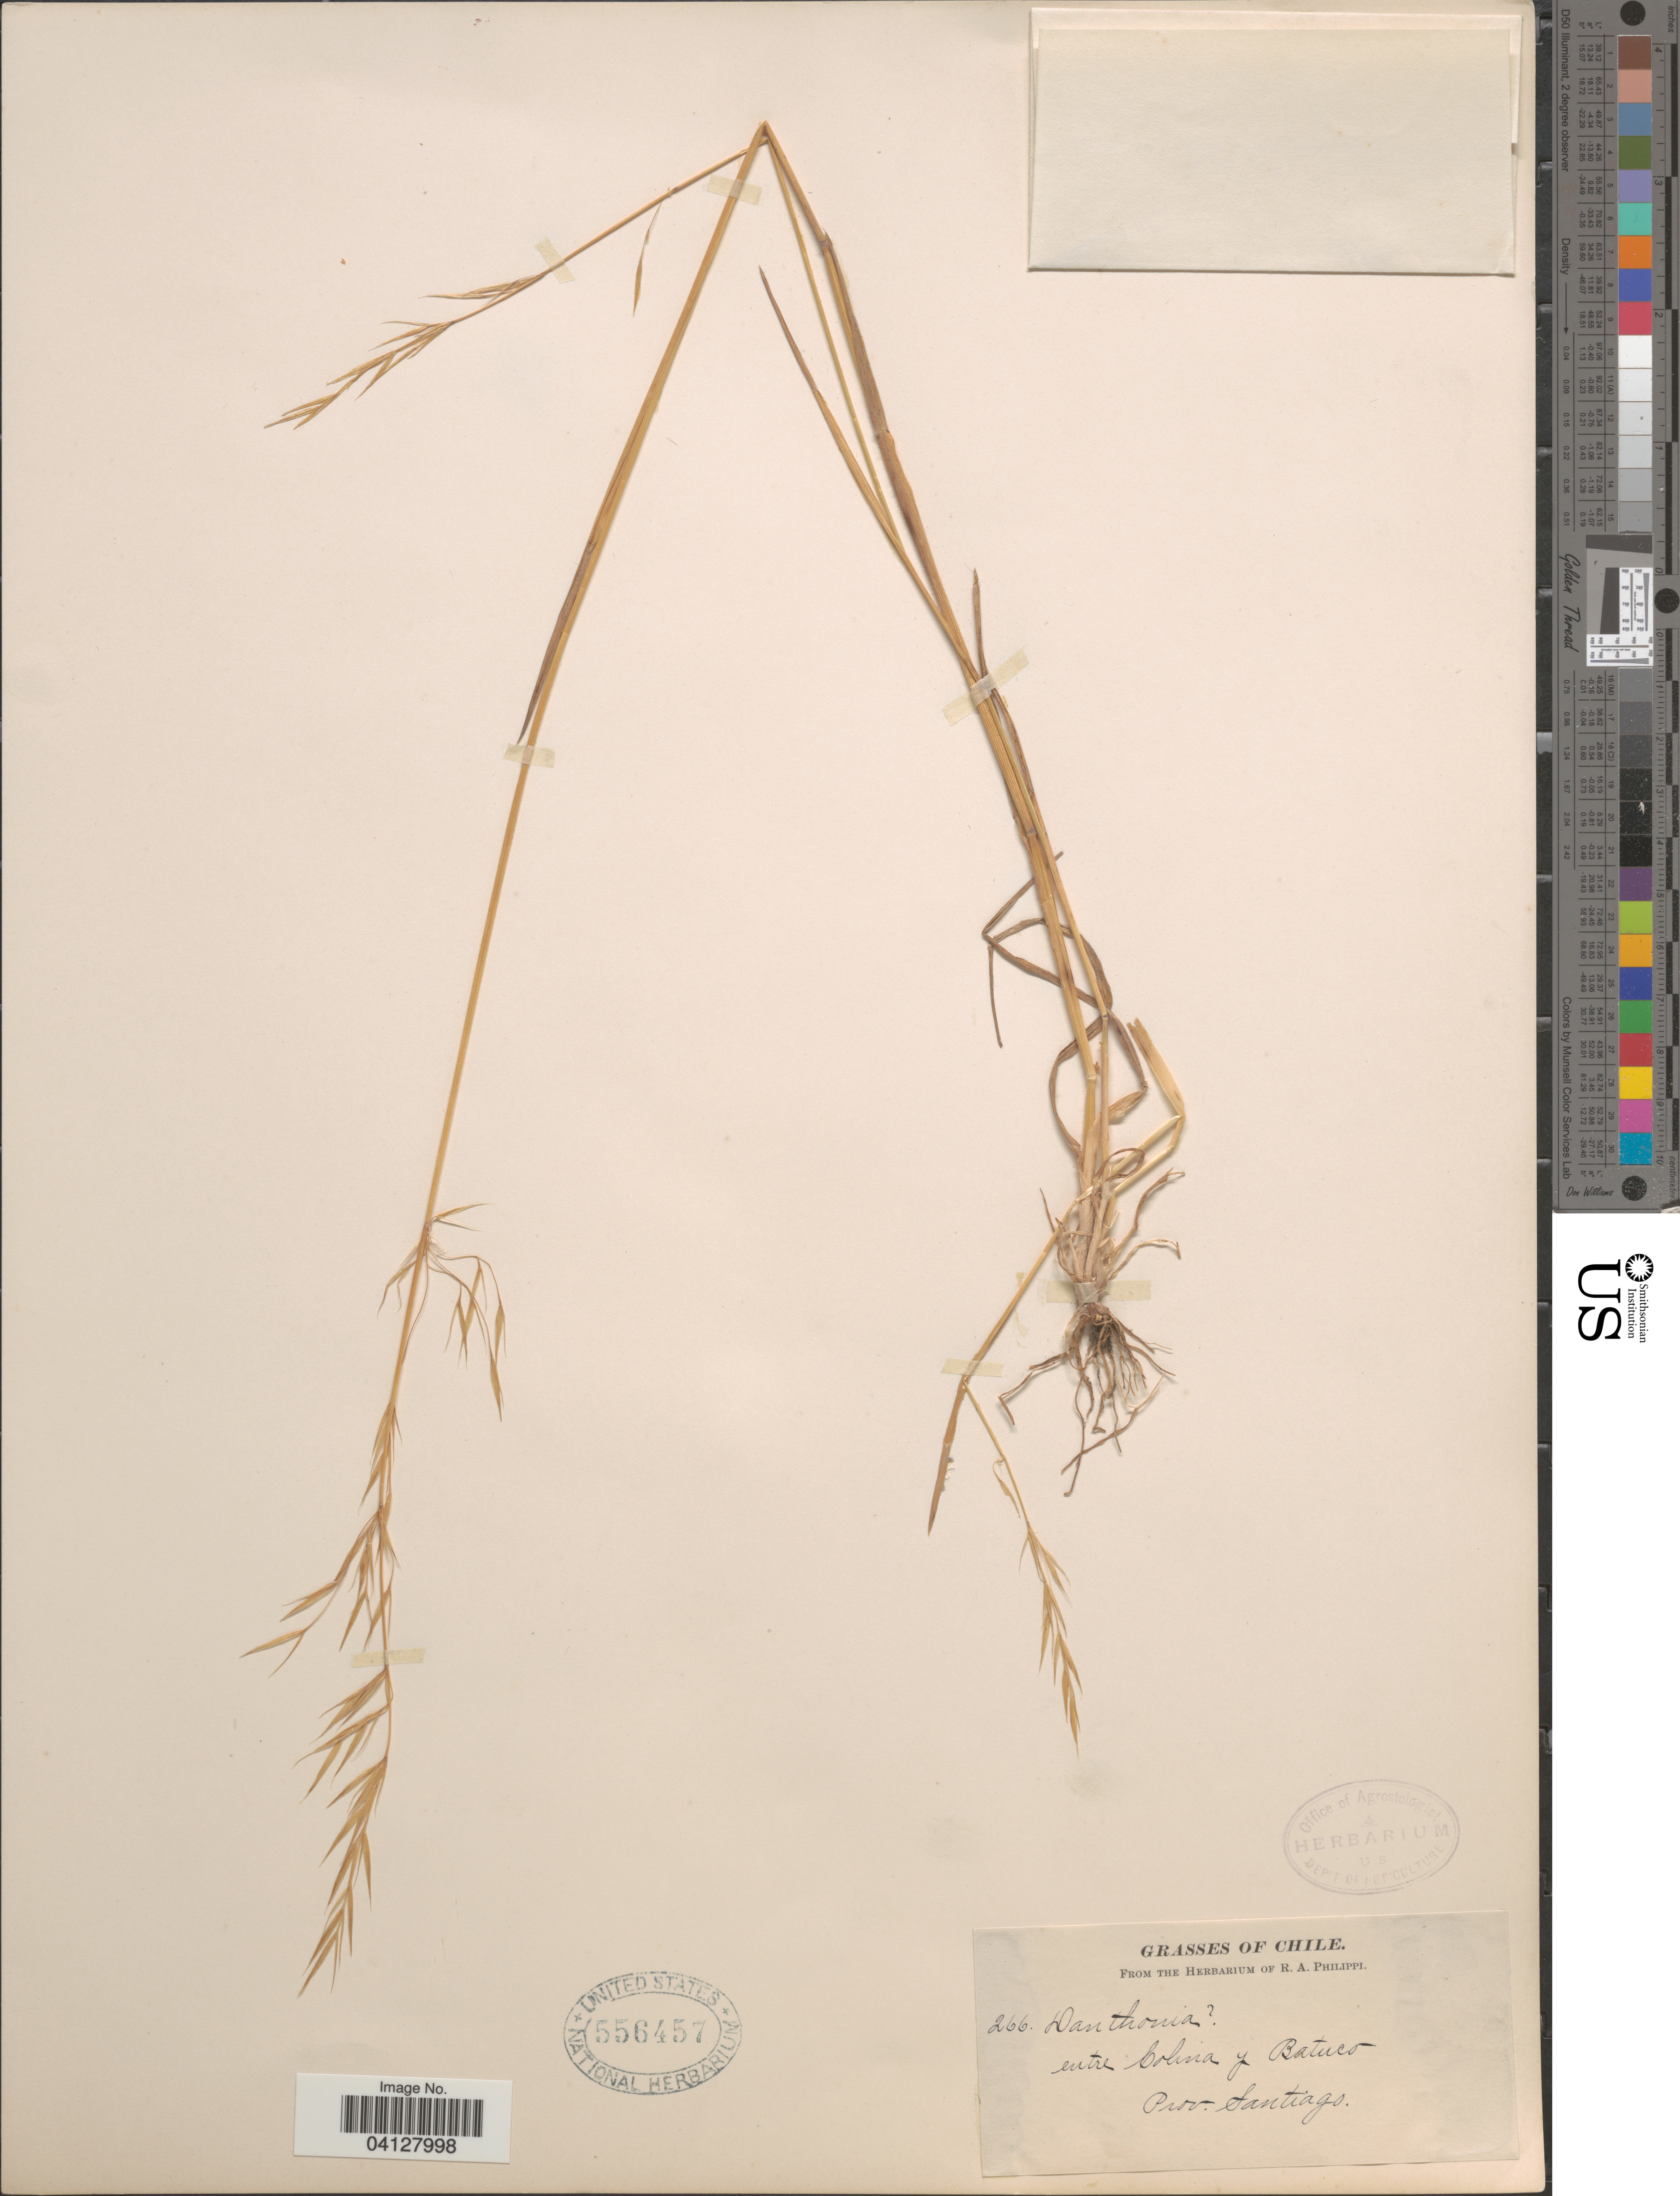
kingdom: Plantae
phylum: Tracheophyta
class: Liliopsida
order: Poales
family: Poaceae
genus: Danthonia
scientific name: Danthonia sp.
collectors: ex. herb. R.A. Philippi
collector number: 266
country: Chile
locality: Entre Colina y Batuco. Prov. Santiago.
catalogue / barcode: US 556457